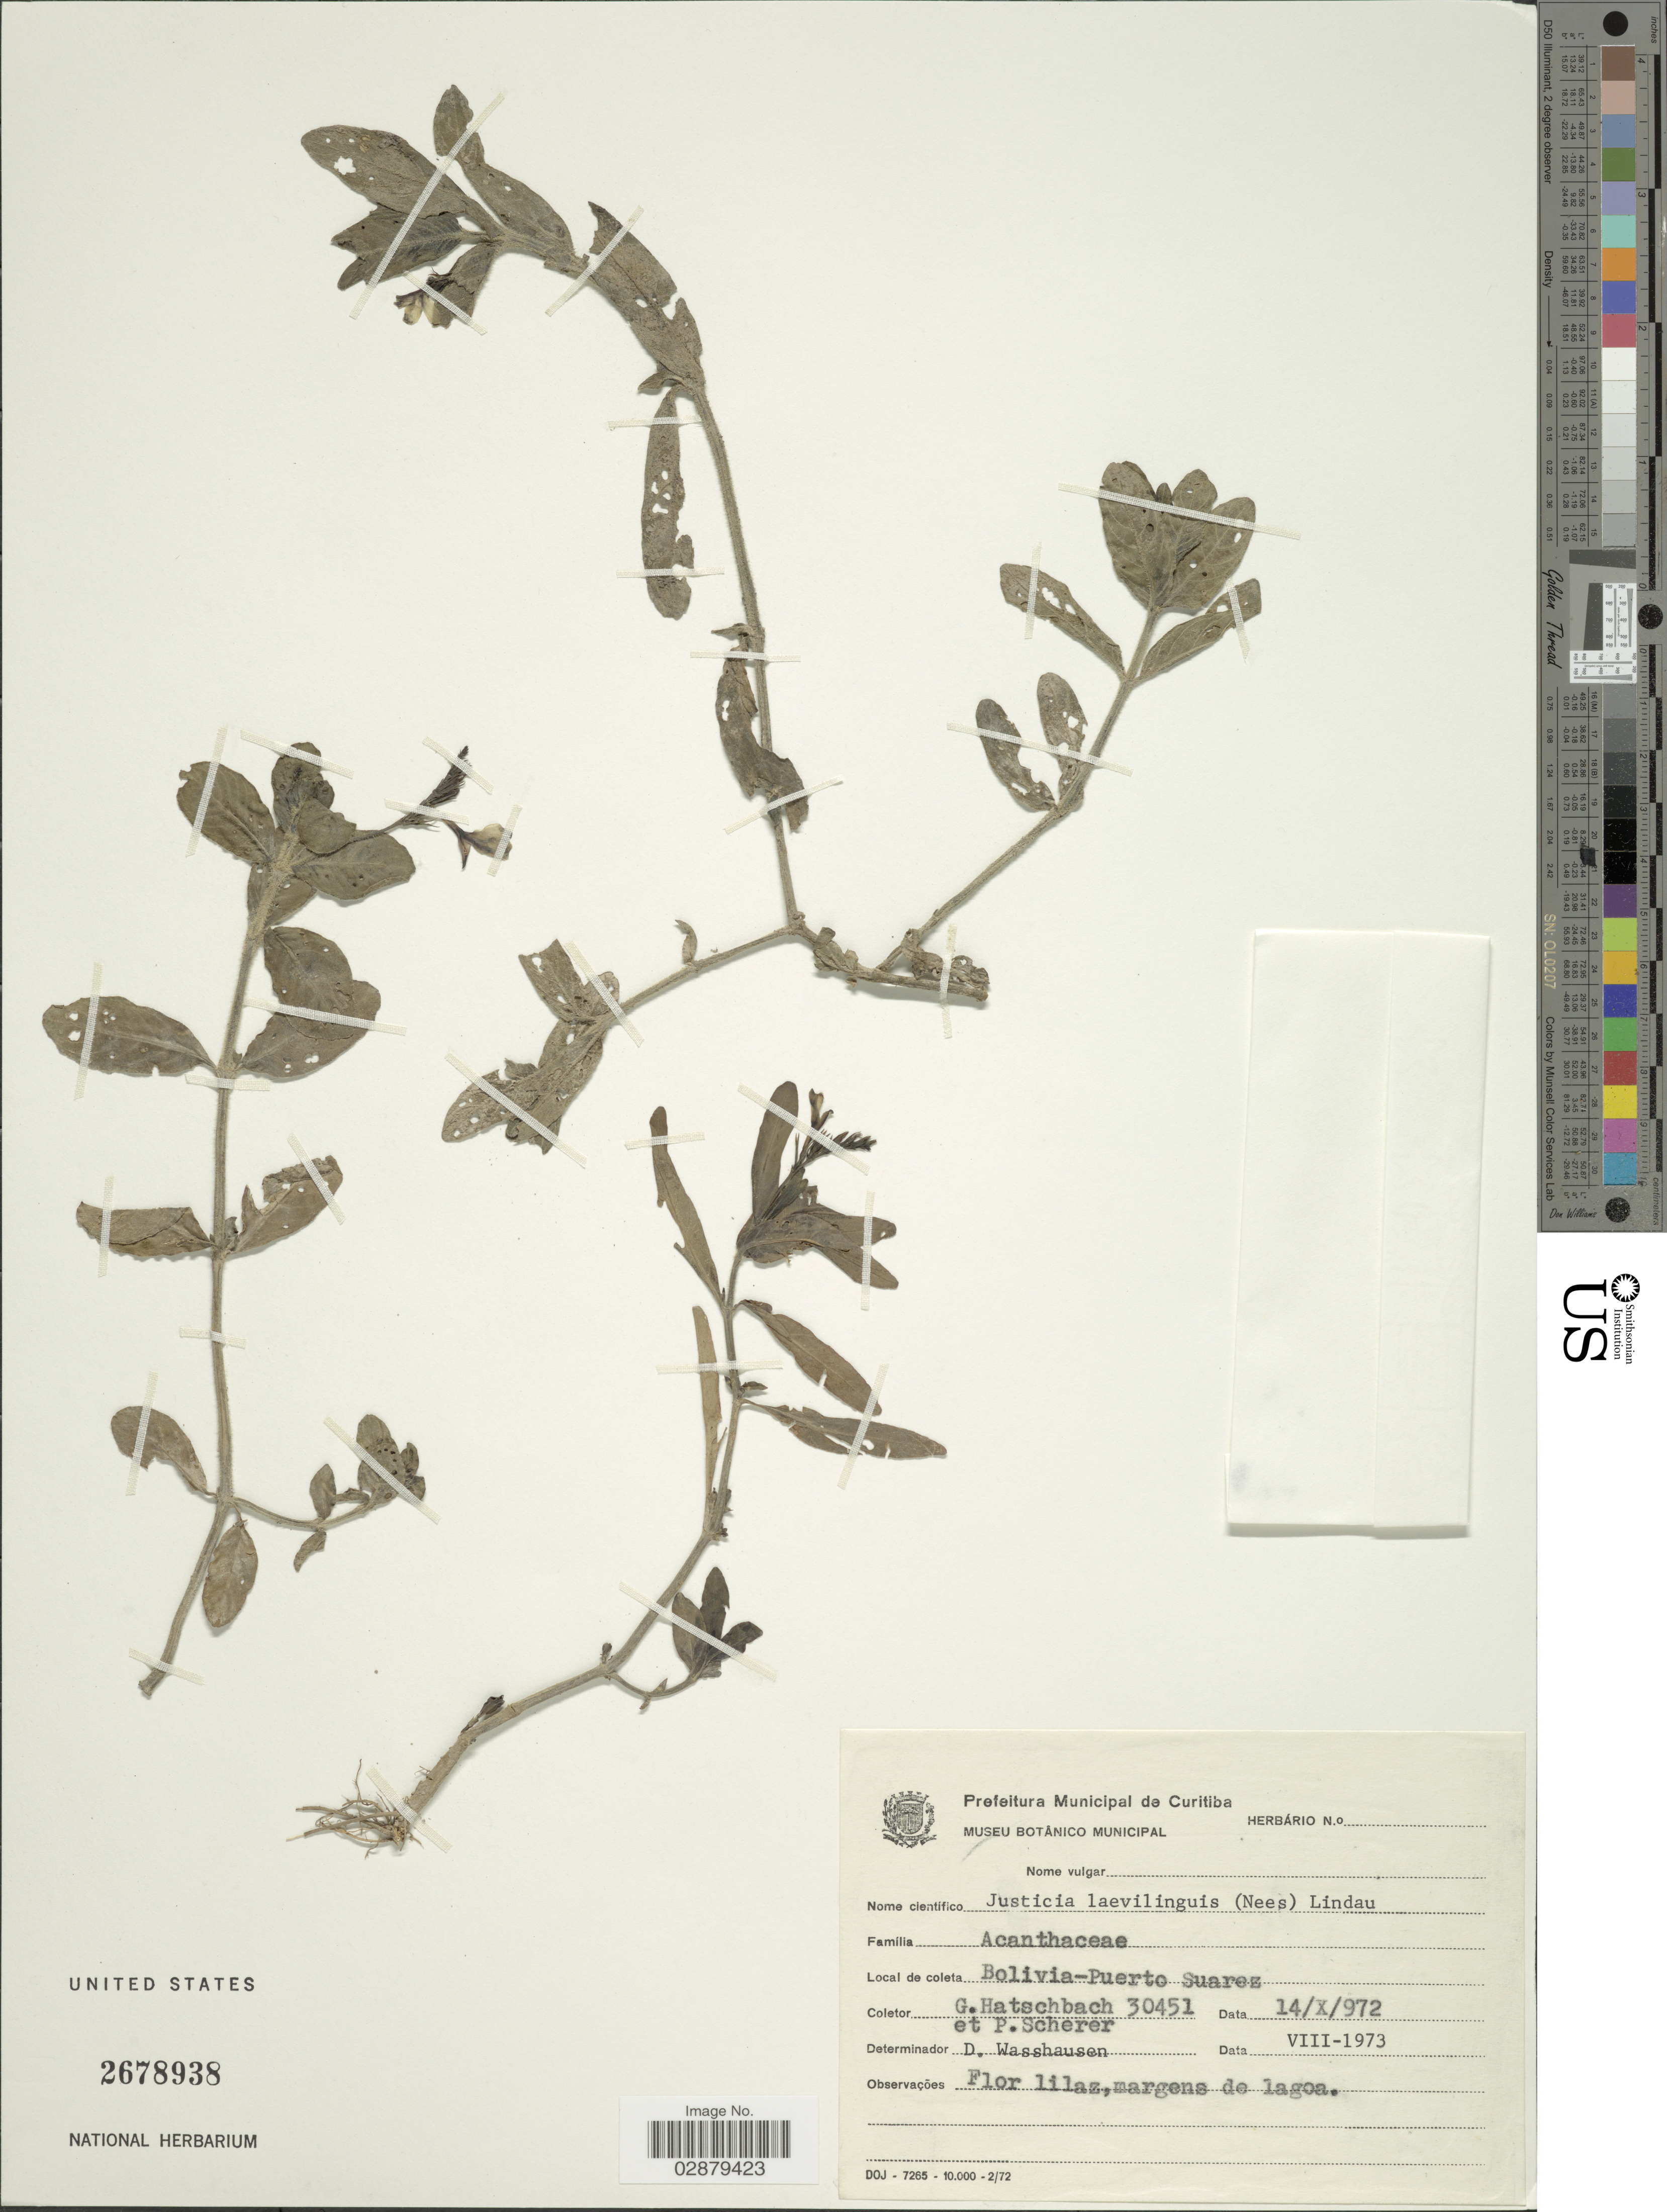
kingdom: Plantae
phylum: Tracheophyta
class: Magnoliopsida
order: Lamiales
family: Acanthaceae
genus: Justicia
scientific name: Justicia laevilinguis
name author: (Nees) Lindau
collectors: G. Hatschbach & P. Scherer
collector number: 30451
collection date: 1972-10-14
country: Bolivia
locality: Puerto Suarez.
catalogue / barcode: US 2678938